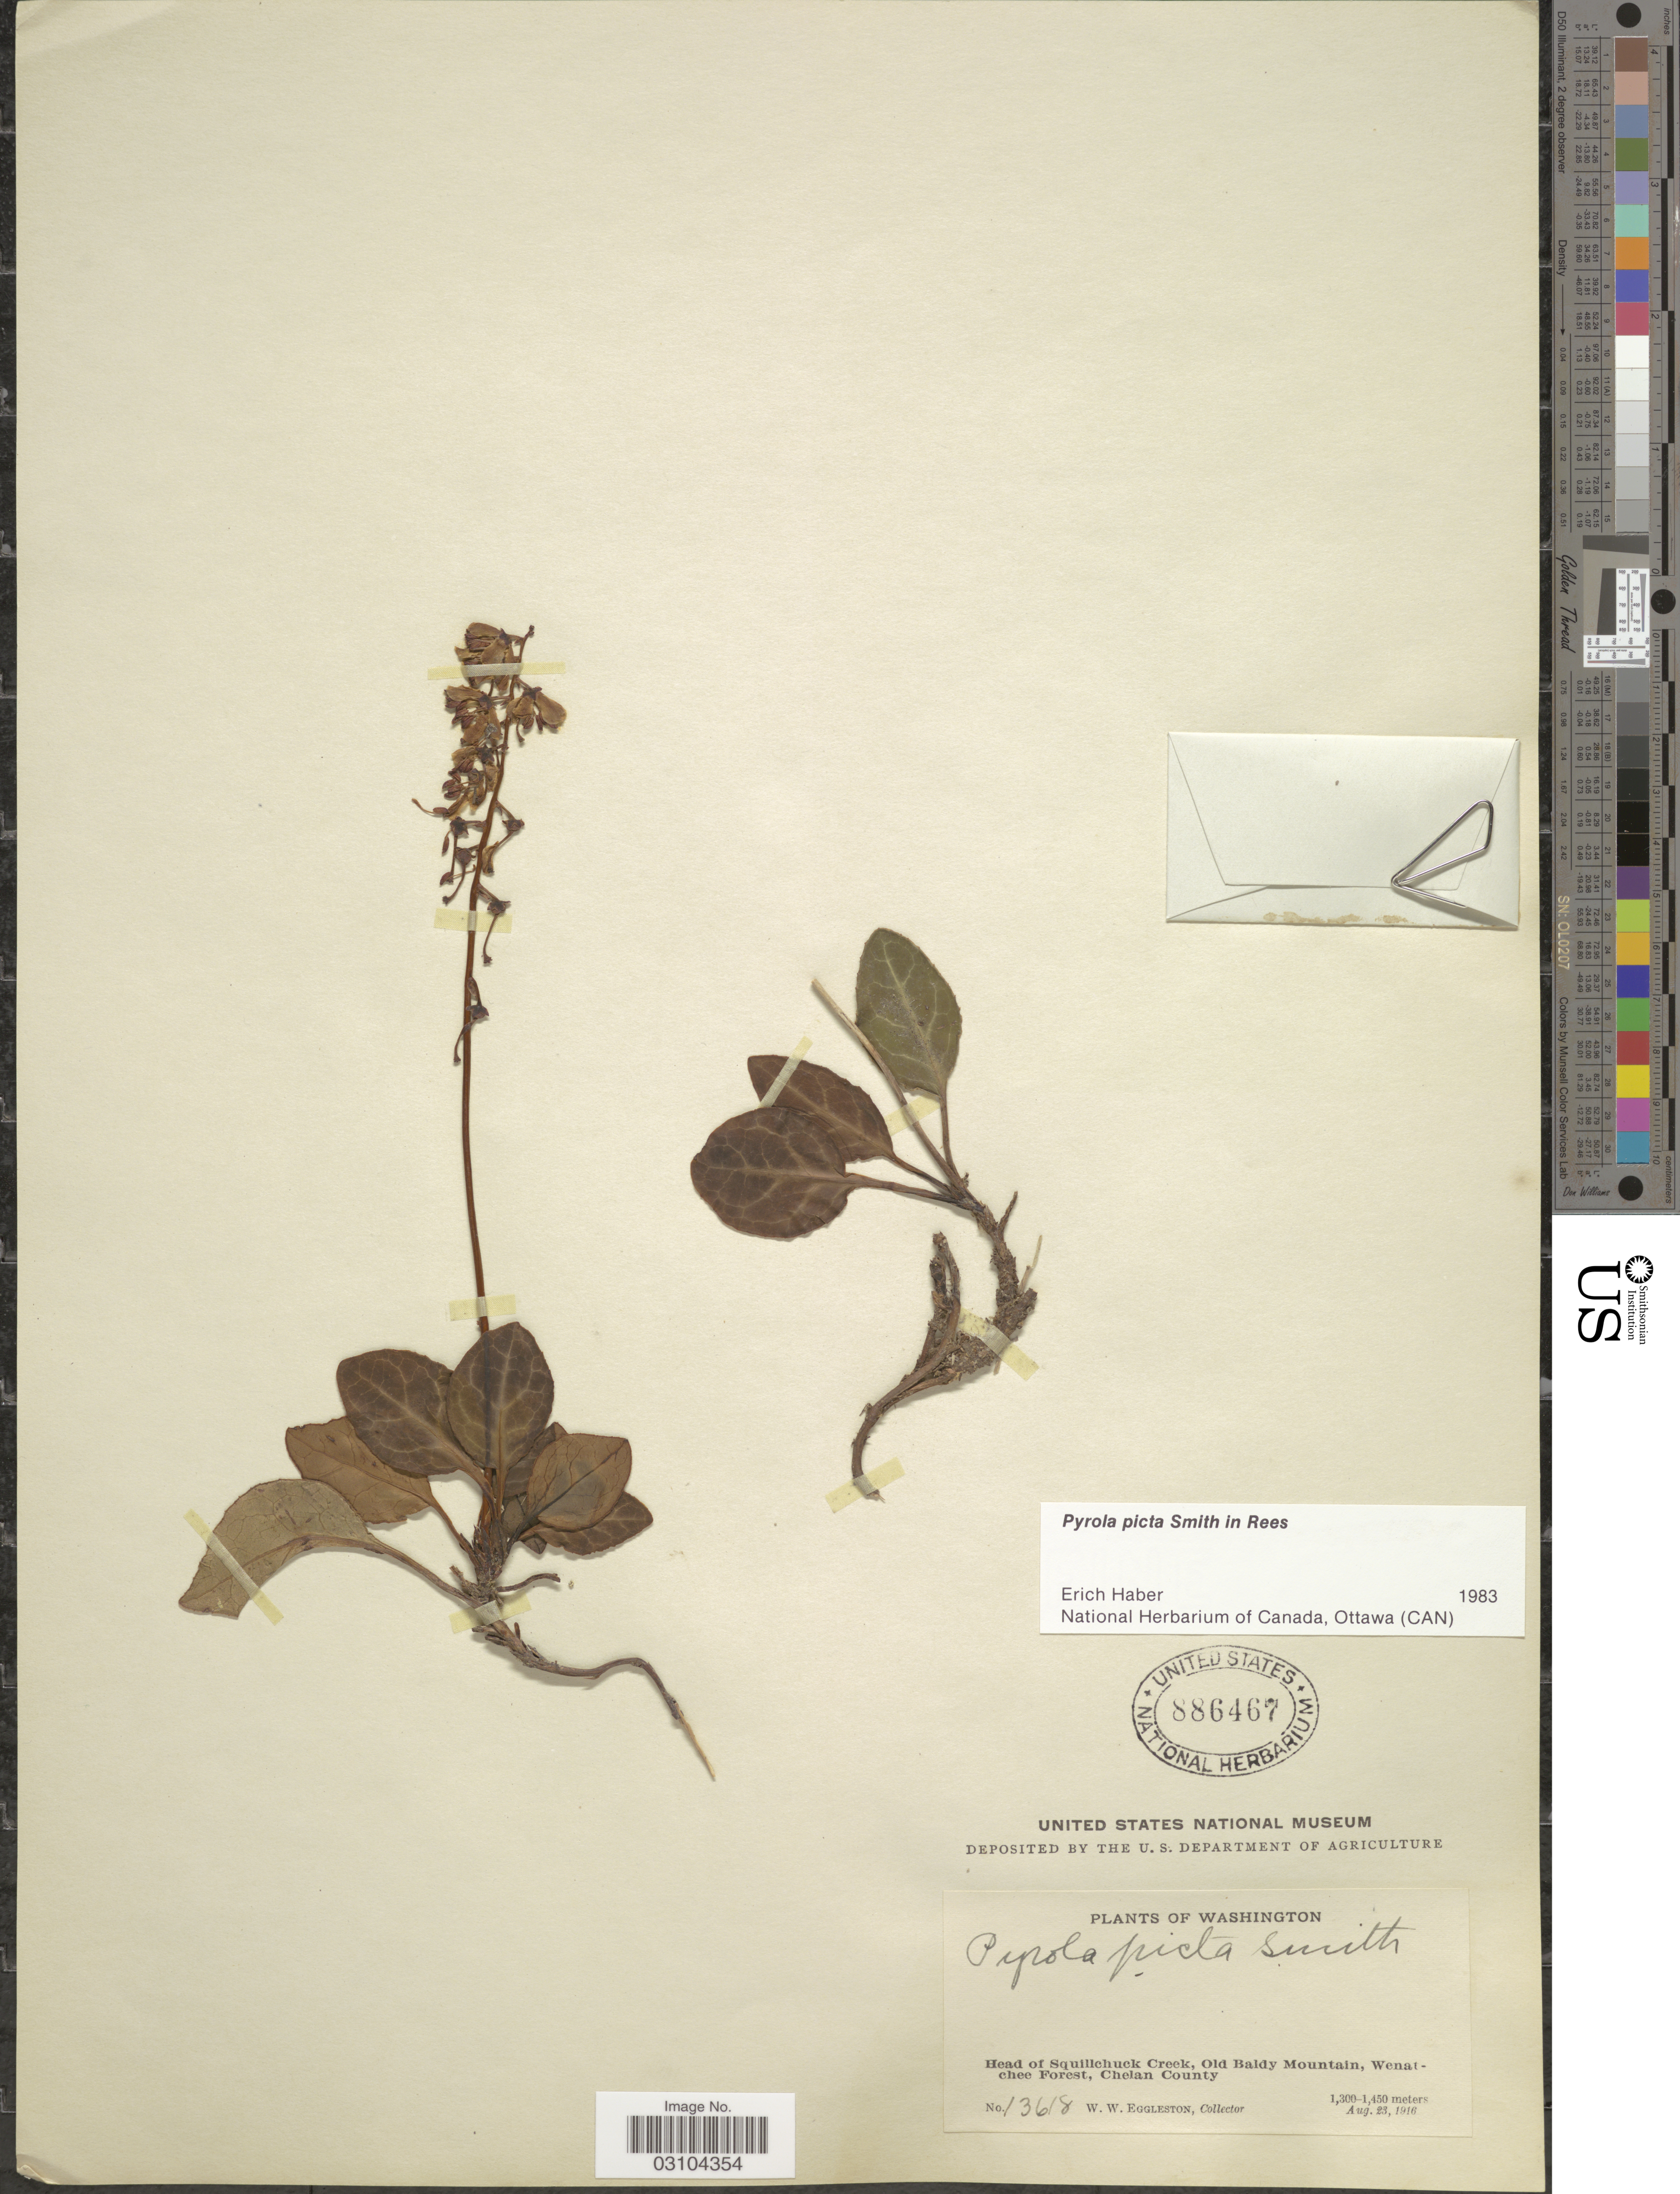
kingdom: Plantae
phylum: Tracheophyta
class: Magnoliopsida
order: Ericales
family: Ericaceae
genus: Pyrola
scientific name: Pyrola picta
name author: Sm. in Rees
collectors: W. W. Eggleston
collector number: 13618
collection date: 1916-08-23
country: United States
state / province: Washington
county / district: Chelan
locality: Head of Squillchuck Creek, Old Baldy Mountain, Wenatchee Forest, Chelan County.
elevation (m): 1300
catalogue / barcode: US 886467